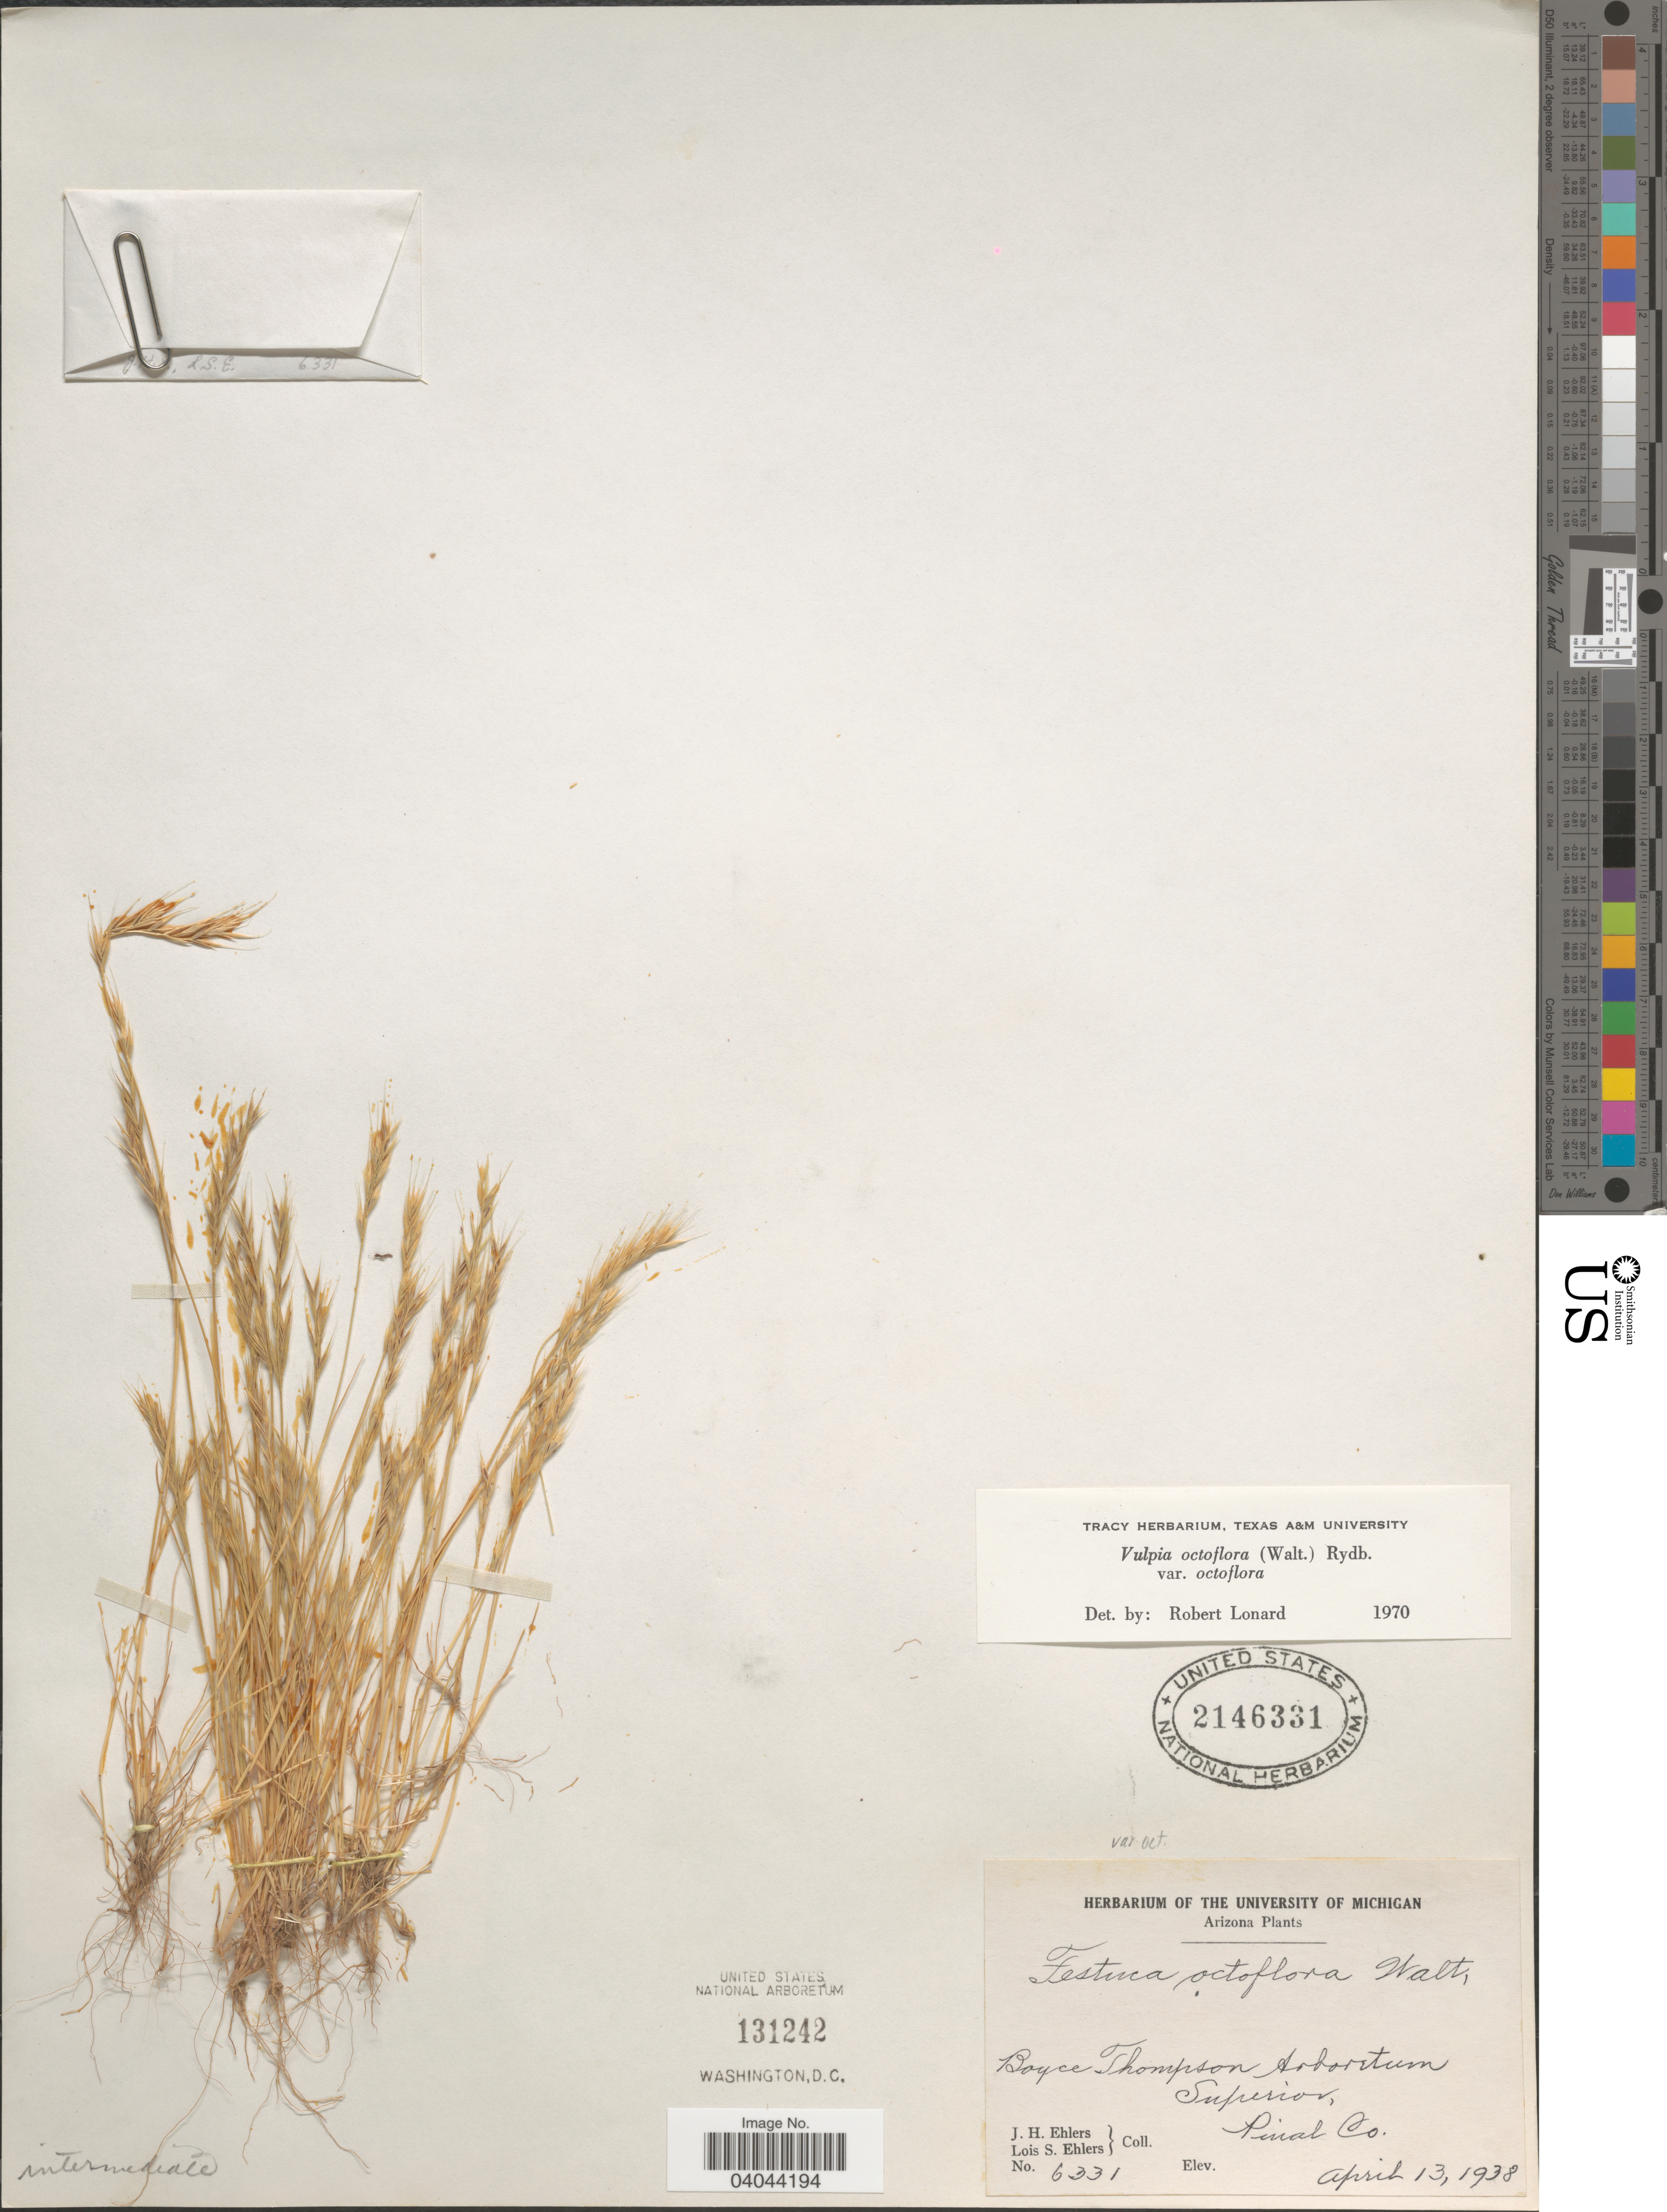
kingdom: Plantae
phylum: Tracheophyta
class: Liliopsida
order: Poales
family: Poaceae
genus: Festuca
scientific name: Festuca octoflora var. octoflora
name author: Walter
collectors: J. H. Ehlers & L. Ehlers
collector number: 6331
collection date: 1938-04-13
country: United States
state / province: Arizona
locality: Boyce Thompson Arboretum Superior, Pinal Co.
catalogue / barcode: US 2146331